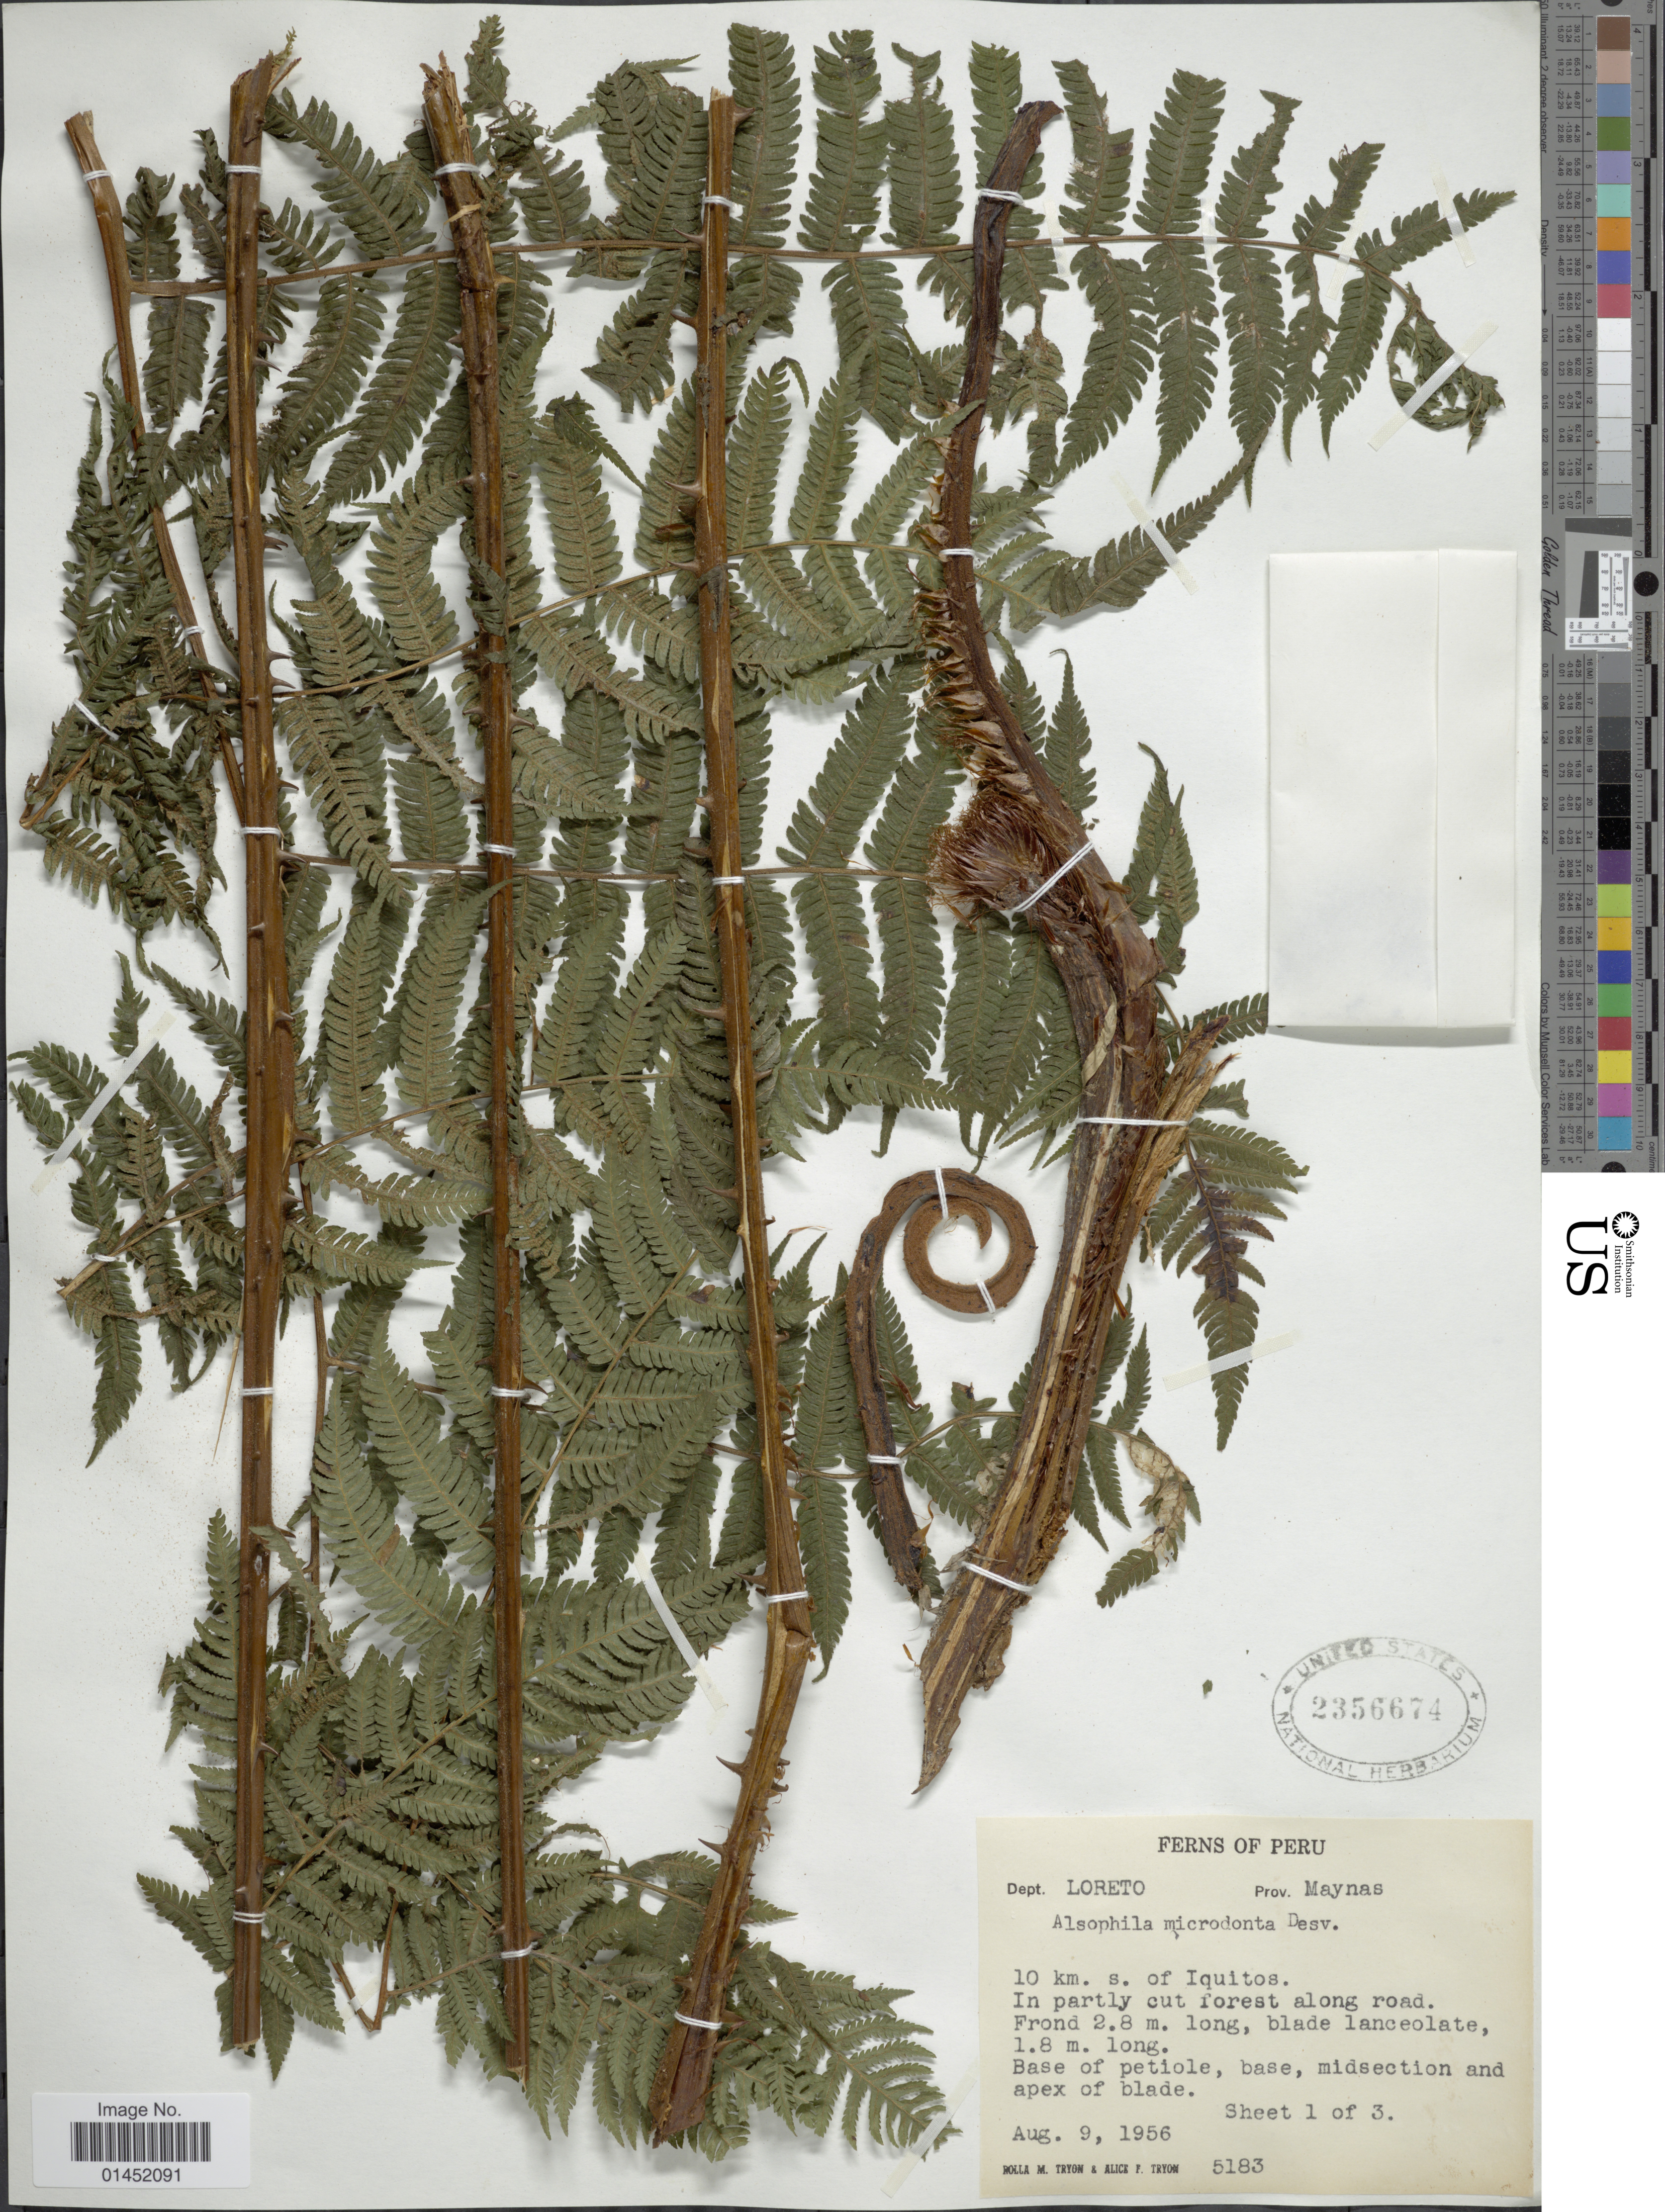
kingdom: Plantae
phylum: Tracheophyta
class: Polypodiopsida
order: Cyatheales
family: Cyatheaceae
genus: Cyathea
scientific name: Cyathea microdonta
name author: (Desv.) Domin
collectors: R. M. Tryon & A. F. Tryon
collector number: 5183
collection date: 1956-08-09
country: Peru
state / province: Loreto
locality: Dept Loreto, Prov. Maynas, 10 km. s. of Iquitos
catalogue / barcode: US 2356674